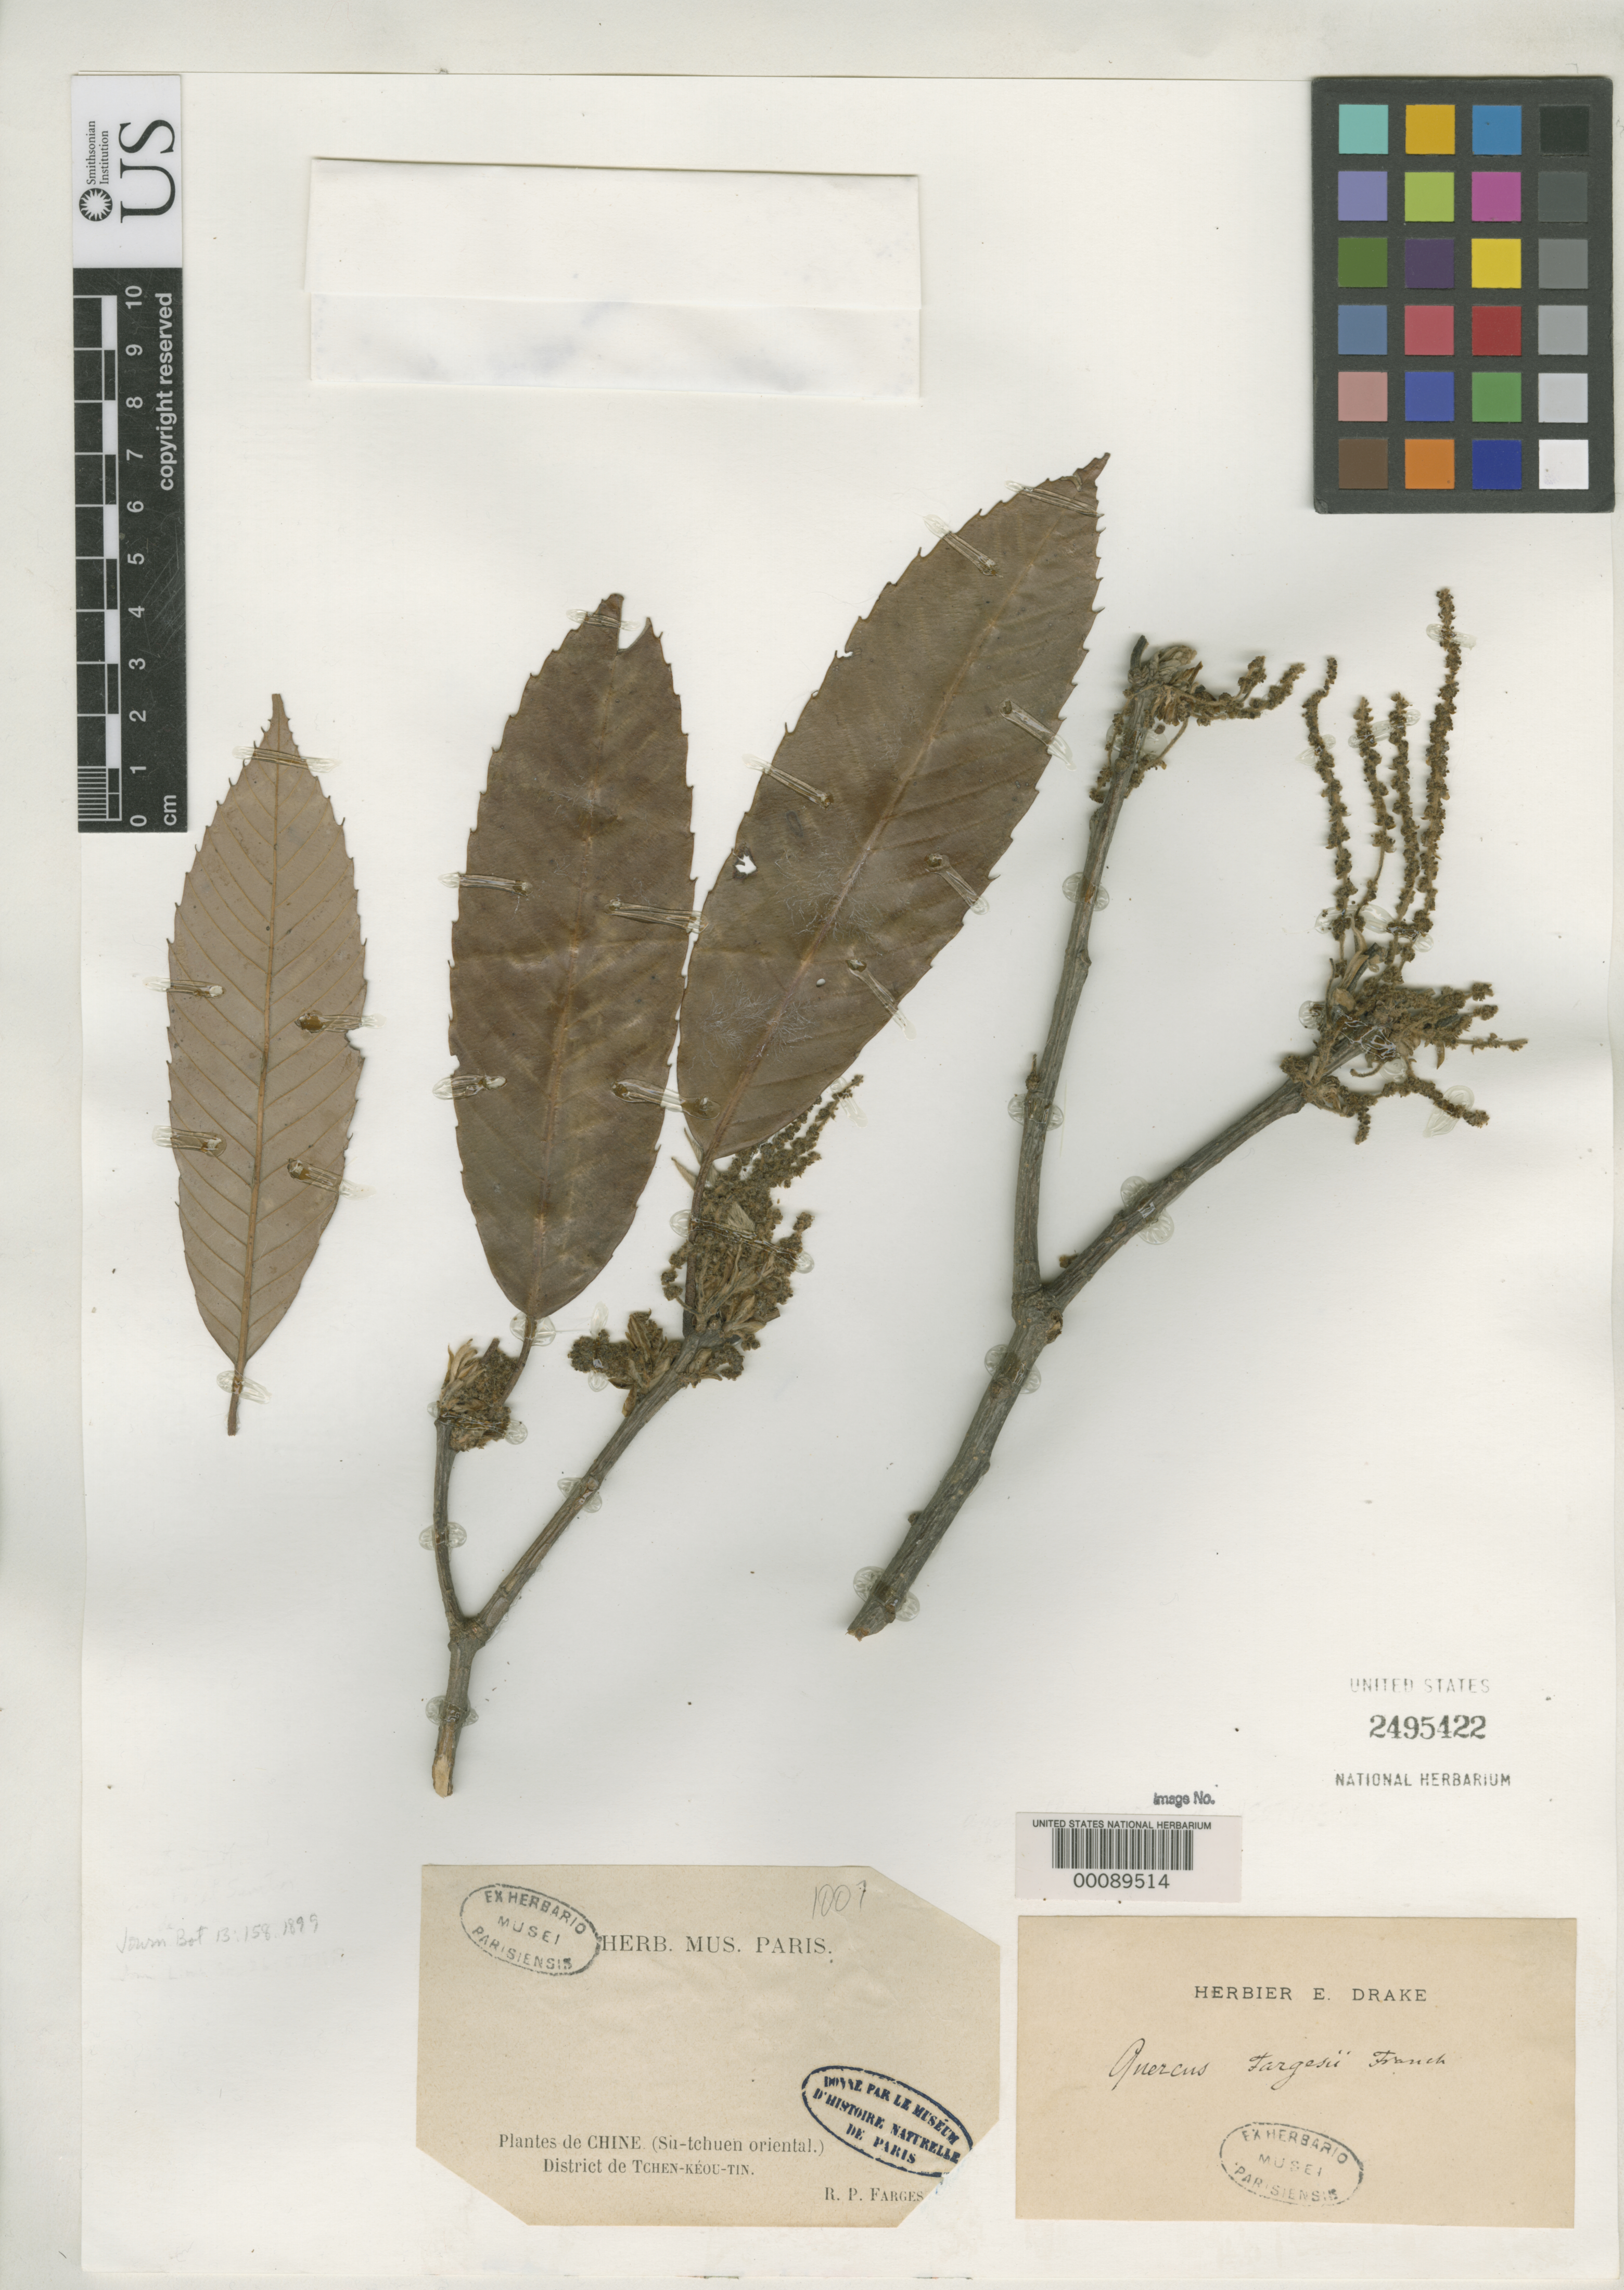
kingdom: Plantae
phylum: Tracheophyta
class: Magnoliopsida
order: Fagales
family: Fagaceae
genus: Quercus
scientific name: Quercus fargesii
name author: Franch.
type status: Isotype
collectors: P. G. Farges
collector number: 1007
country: China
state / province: Sichuan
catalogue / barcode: US 2495422